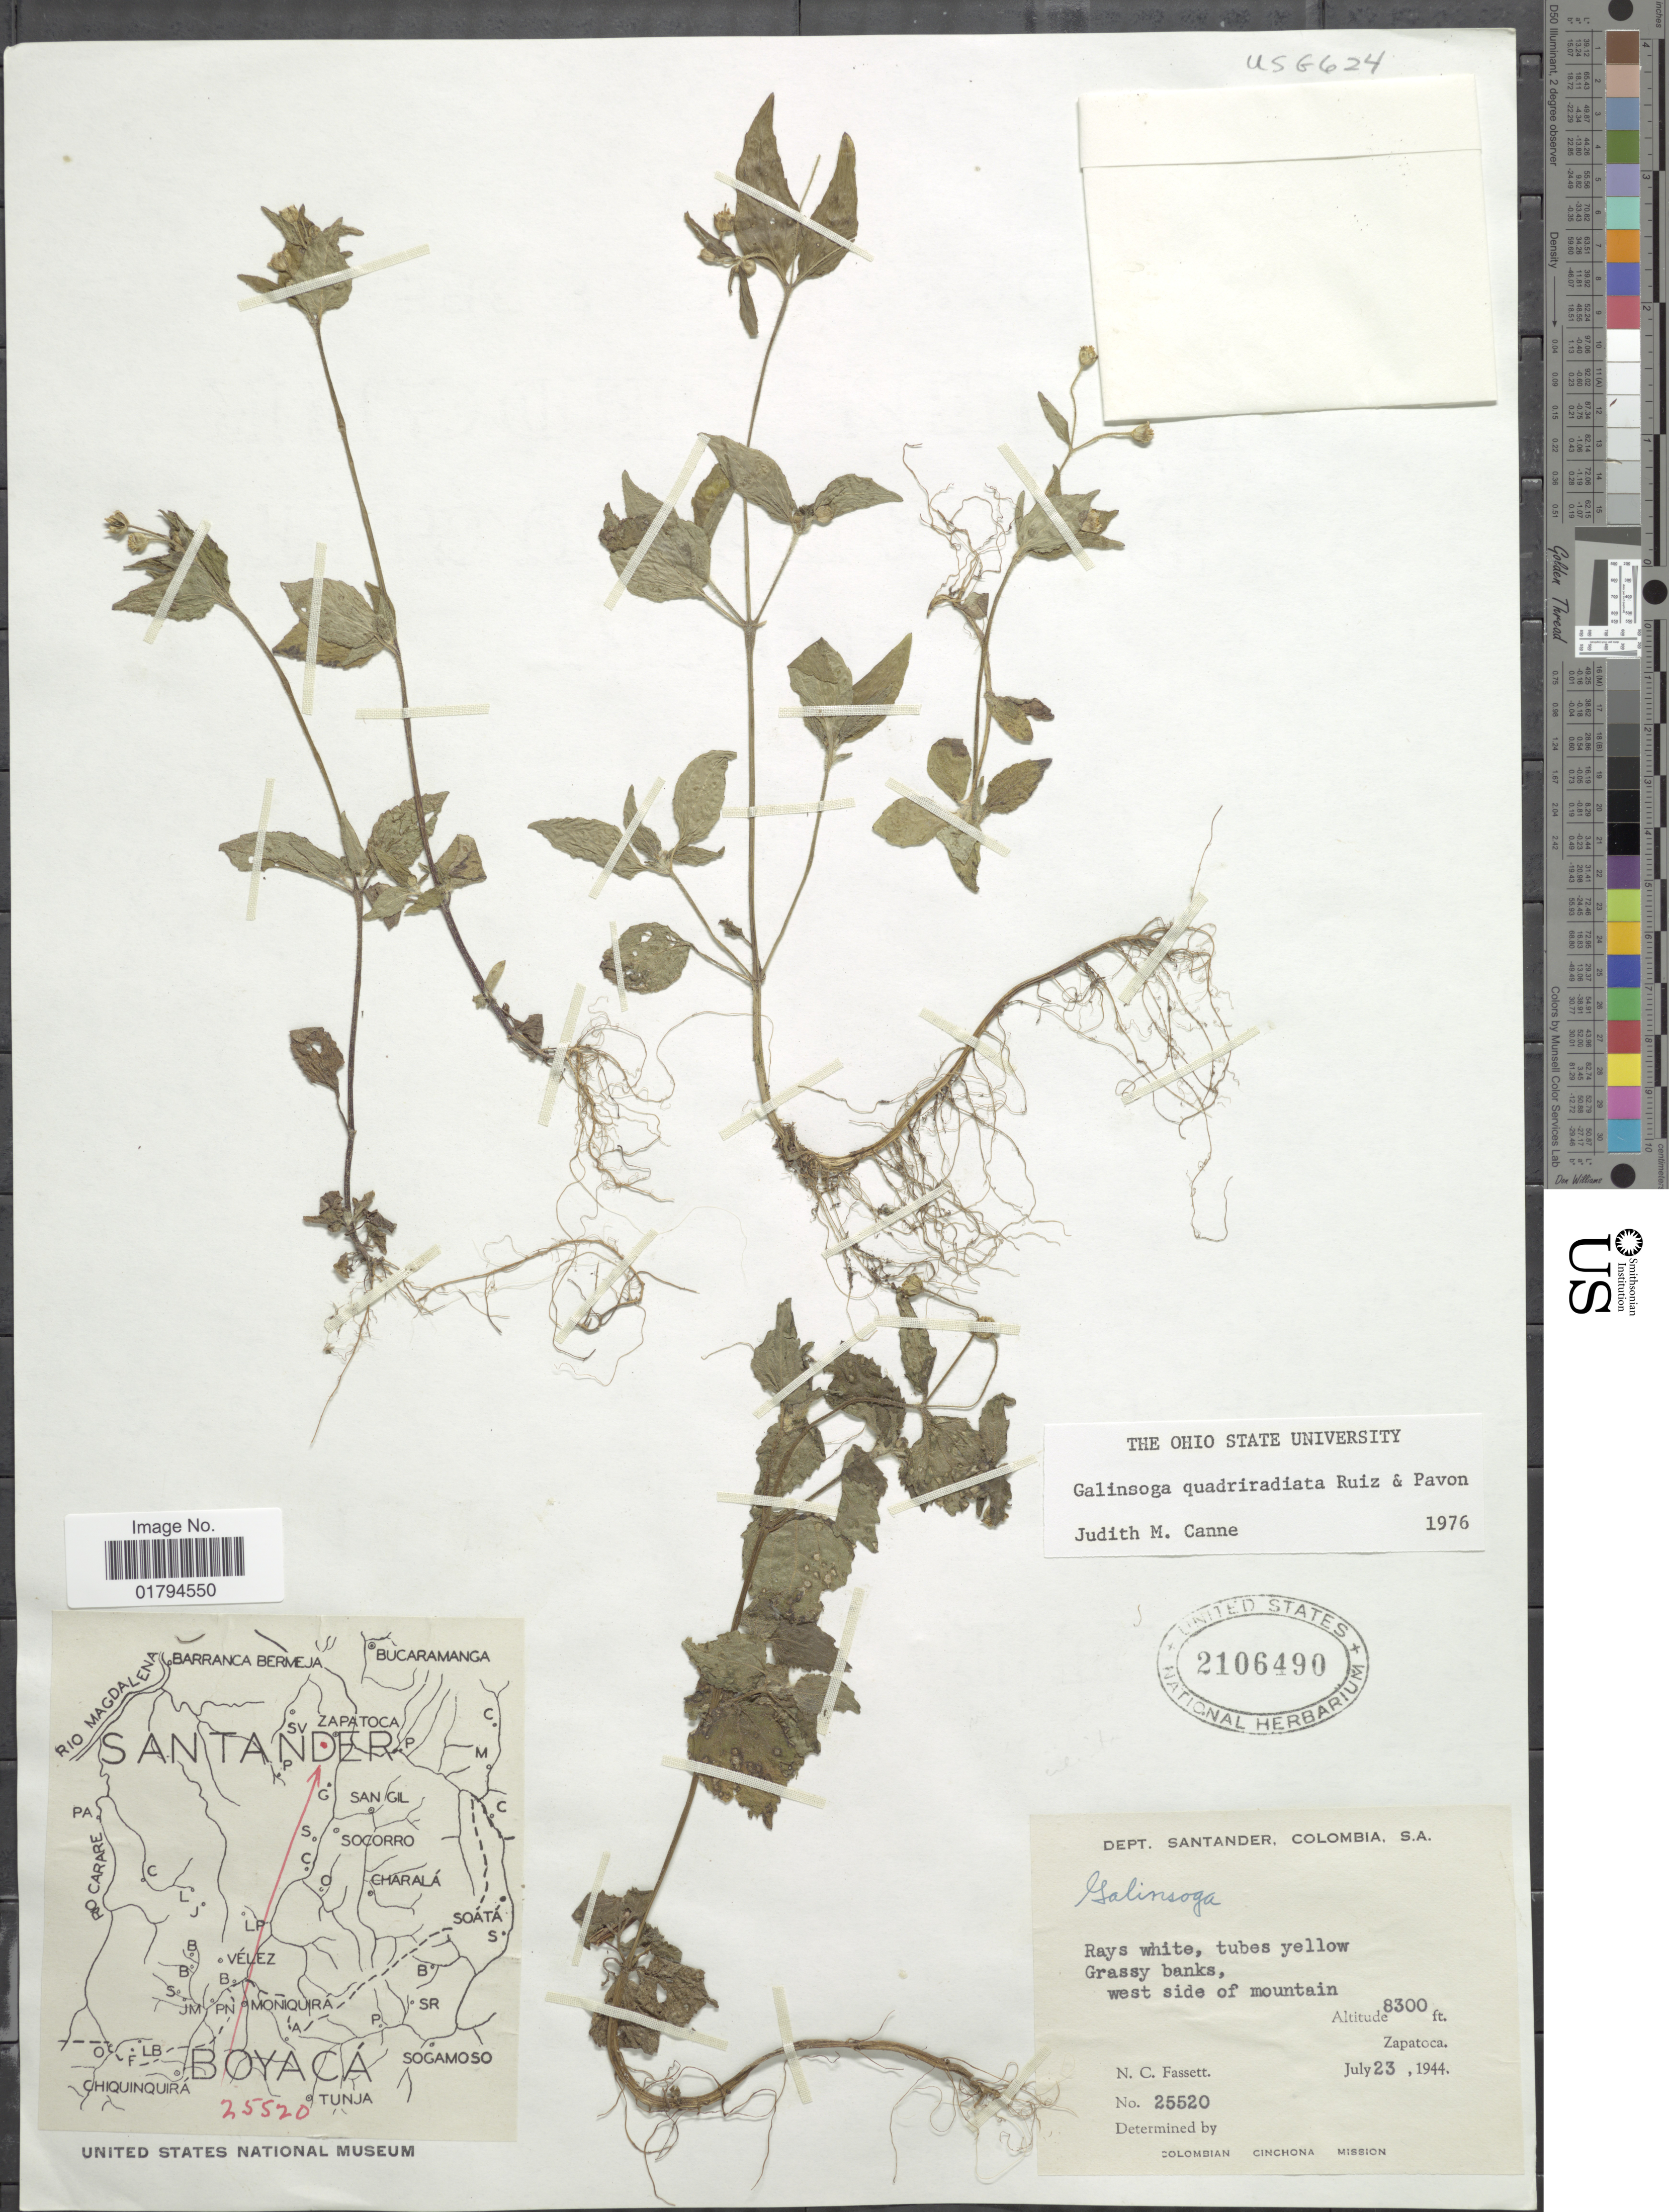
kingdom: Plantae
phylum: Tracheophyta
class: Magnoliopsida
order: Asterales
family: Asteraceae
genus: Galinsoga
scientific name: Galinsoga quadriradiata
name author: Ruiz & Pav.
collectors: N. C. Fassett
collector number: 25520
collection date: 1944-07-23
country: Colombia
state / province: Santander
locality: West side of mountain, Zapatoca.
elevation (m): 2530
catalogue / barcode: US 2106490